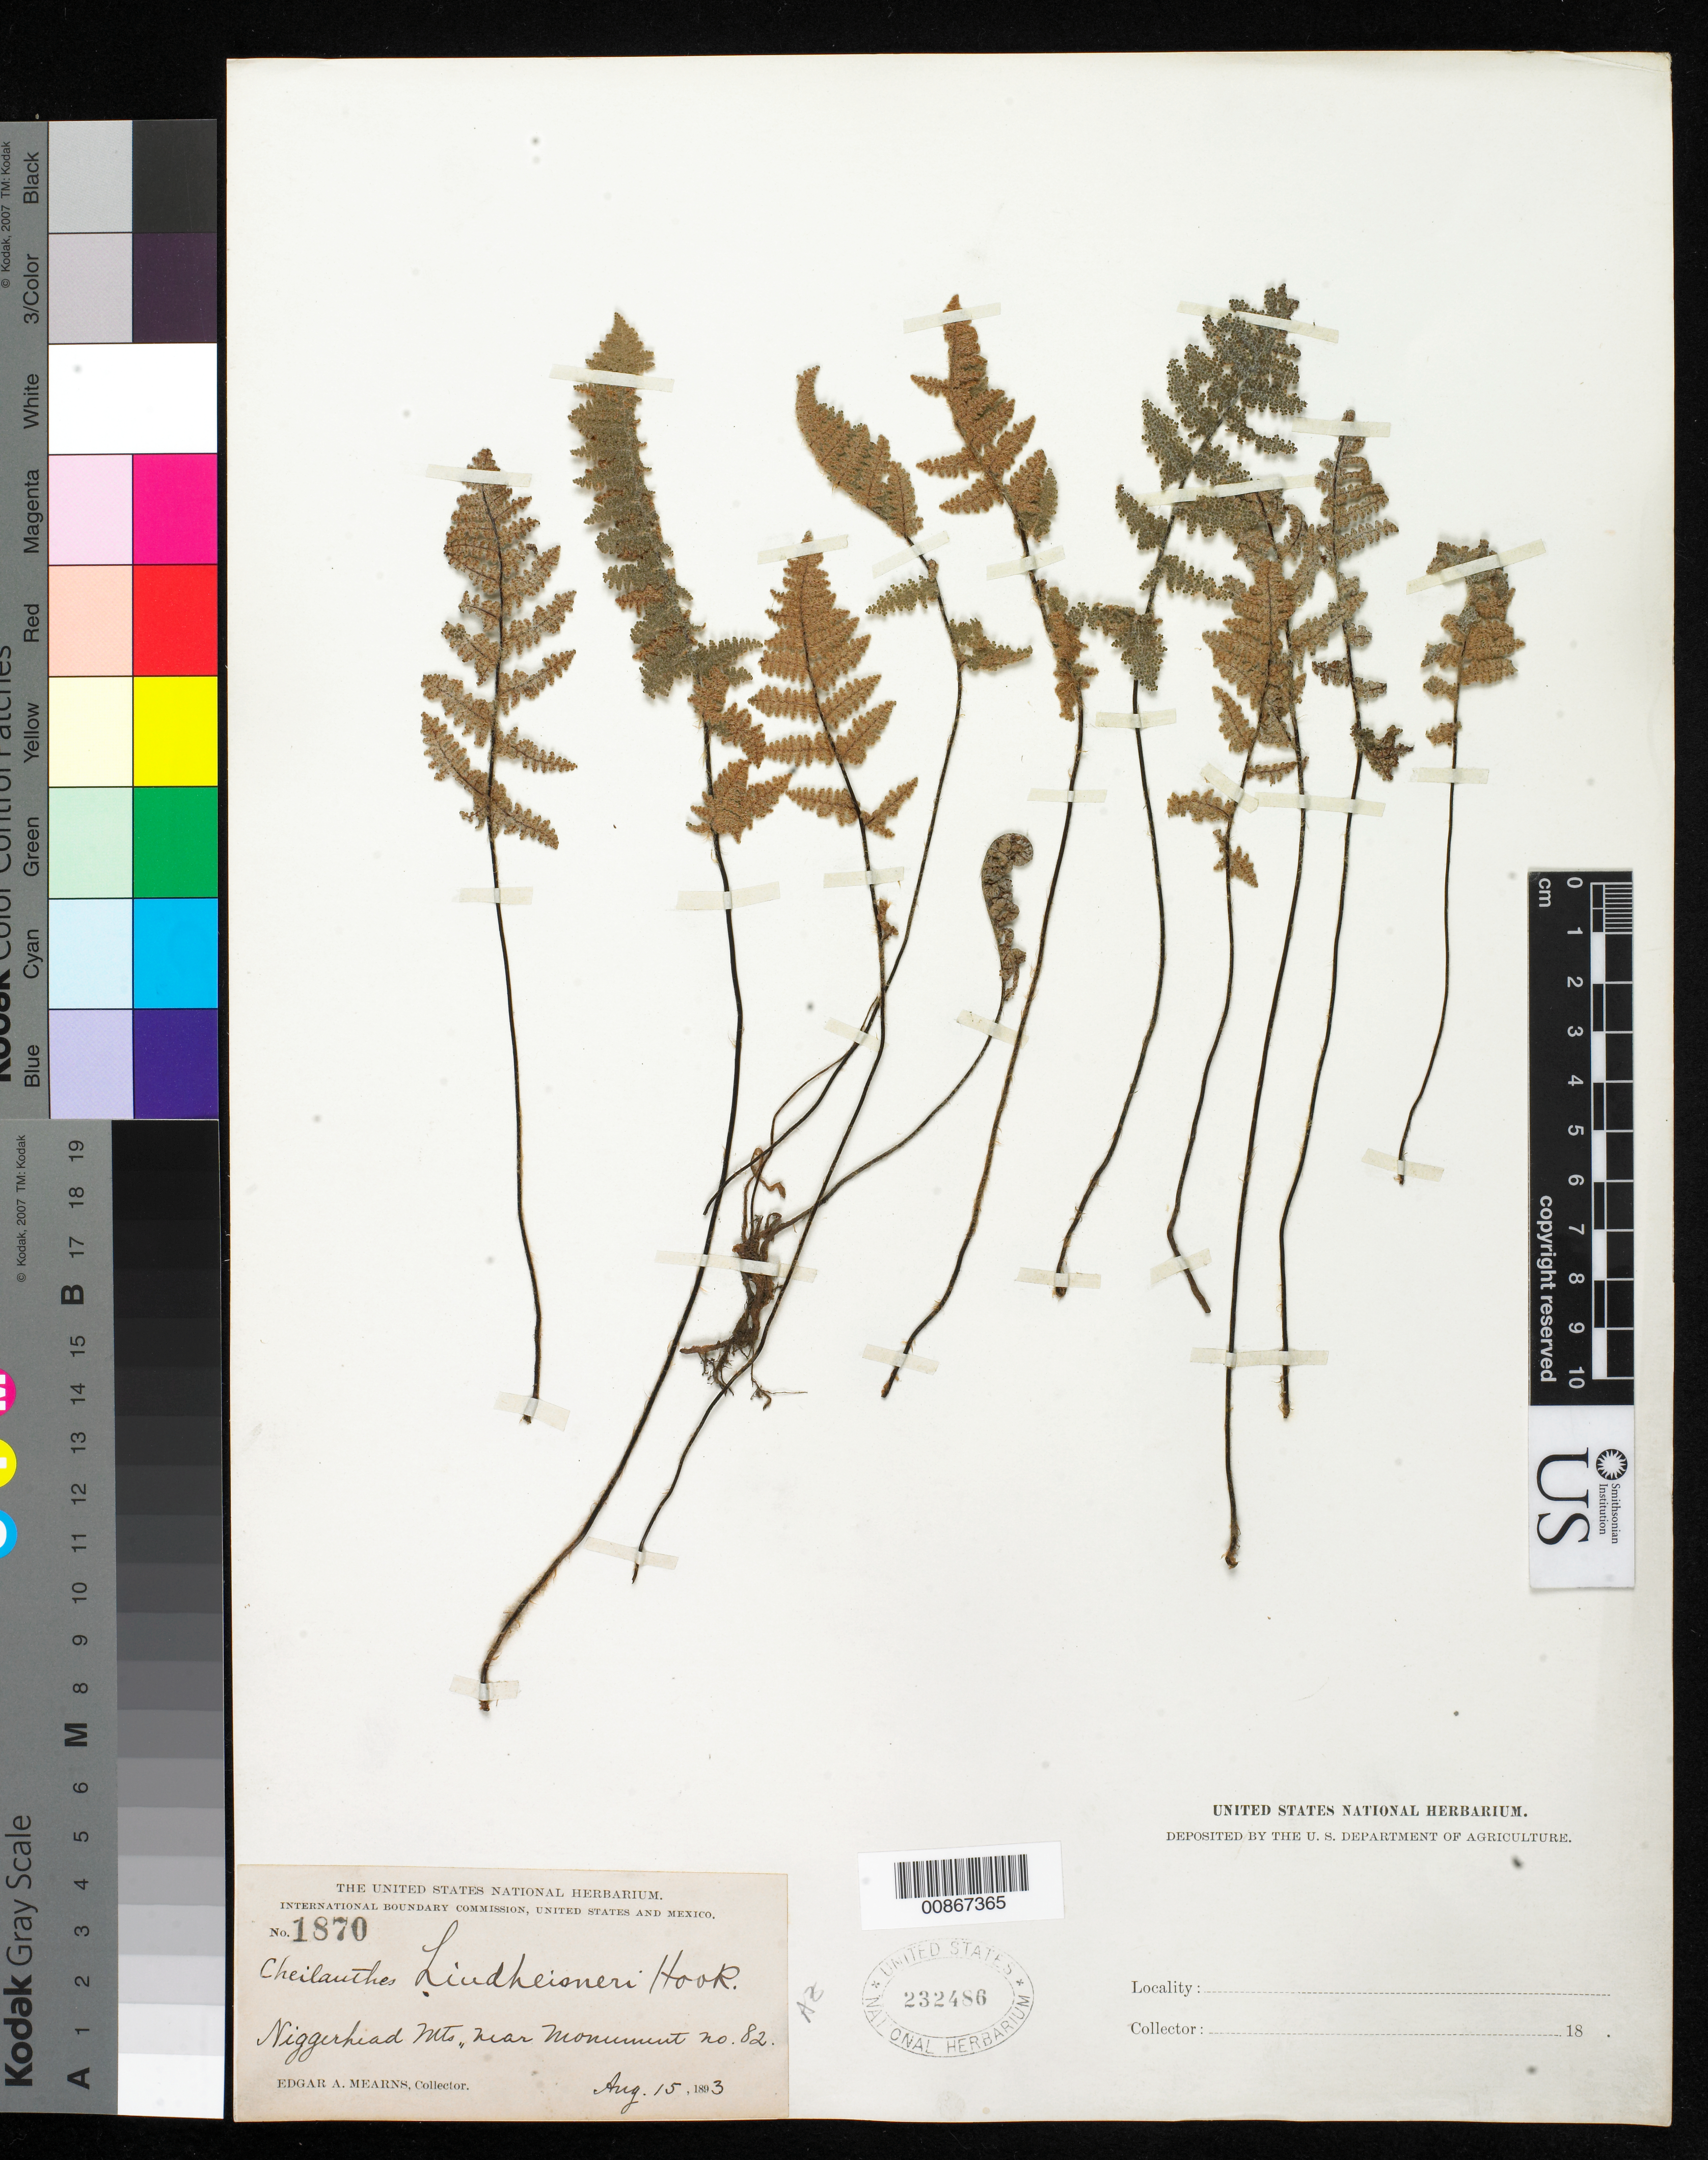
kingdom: Plantae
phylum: Tracheophyta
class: Polypodiopsida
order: Polypodiales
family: Pteridaceae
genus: Myriopteris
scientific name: Myriopteris lindheimeri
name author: (Hook.) J. Sm.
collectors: E. A. Mearns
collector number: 1870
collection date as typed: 15 Aug 1893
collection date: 1893-08-15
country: United States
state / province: Arizona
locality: Niggerhead Mts., near monument no. 82.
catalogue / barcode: US 232486